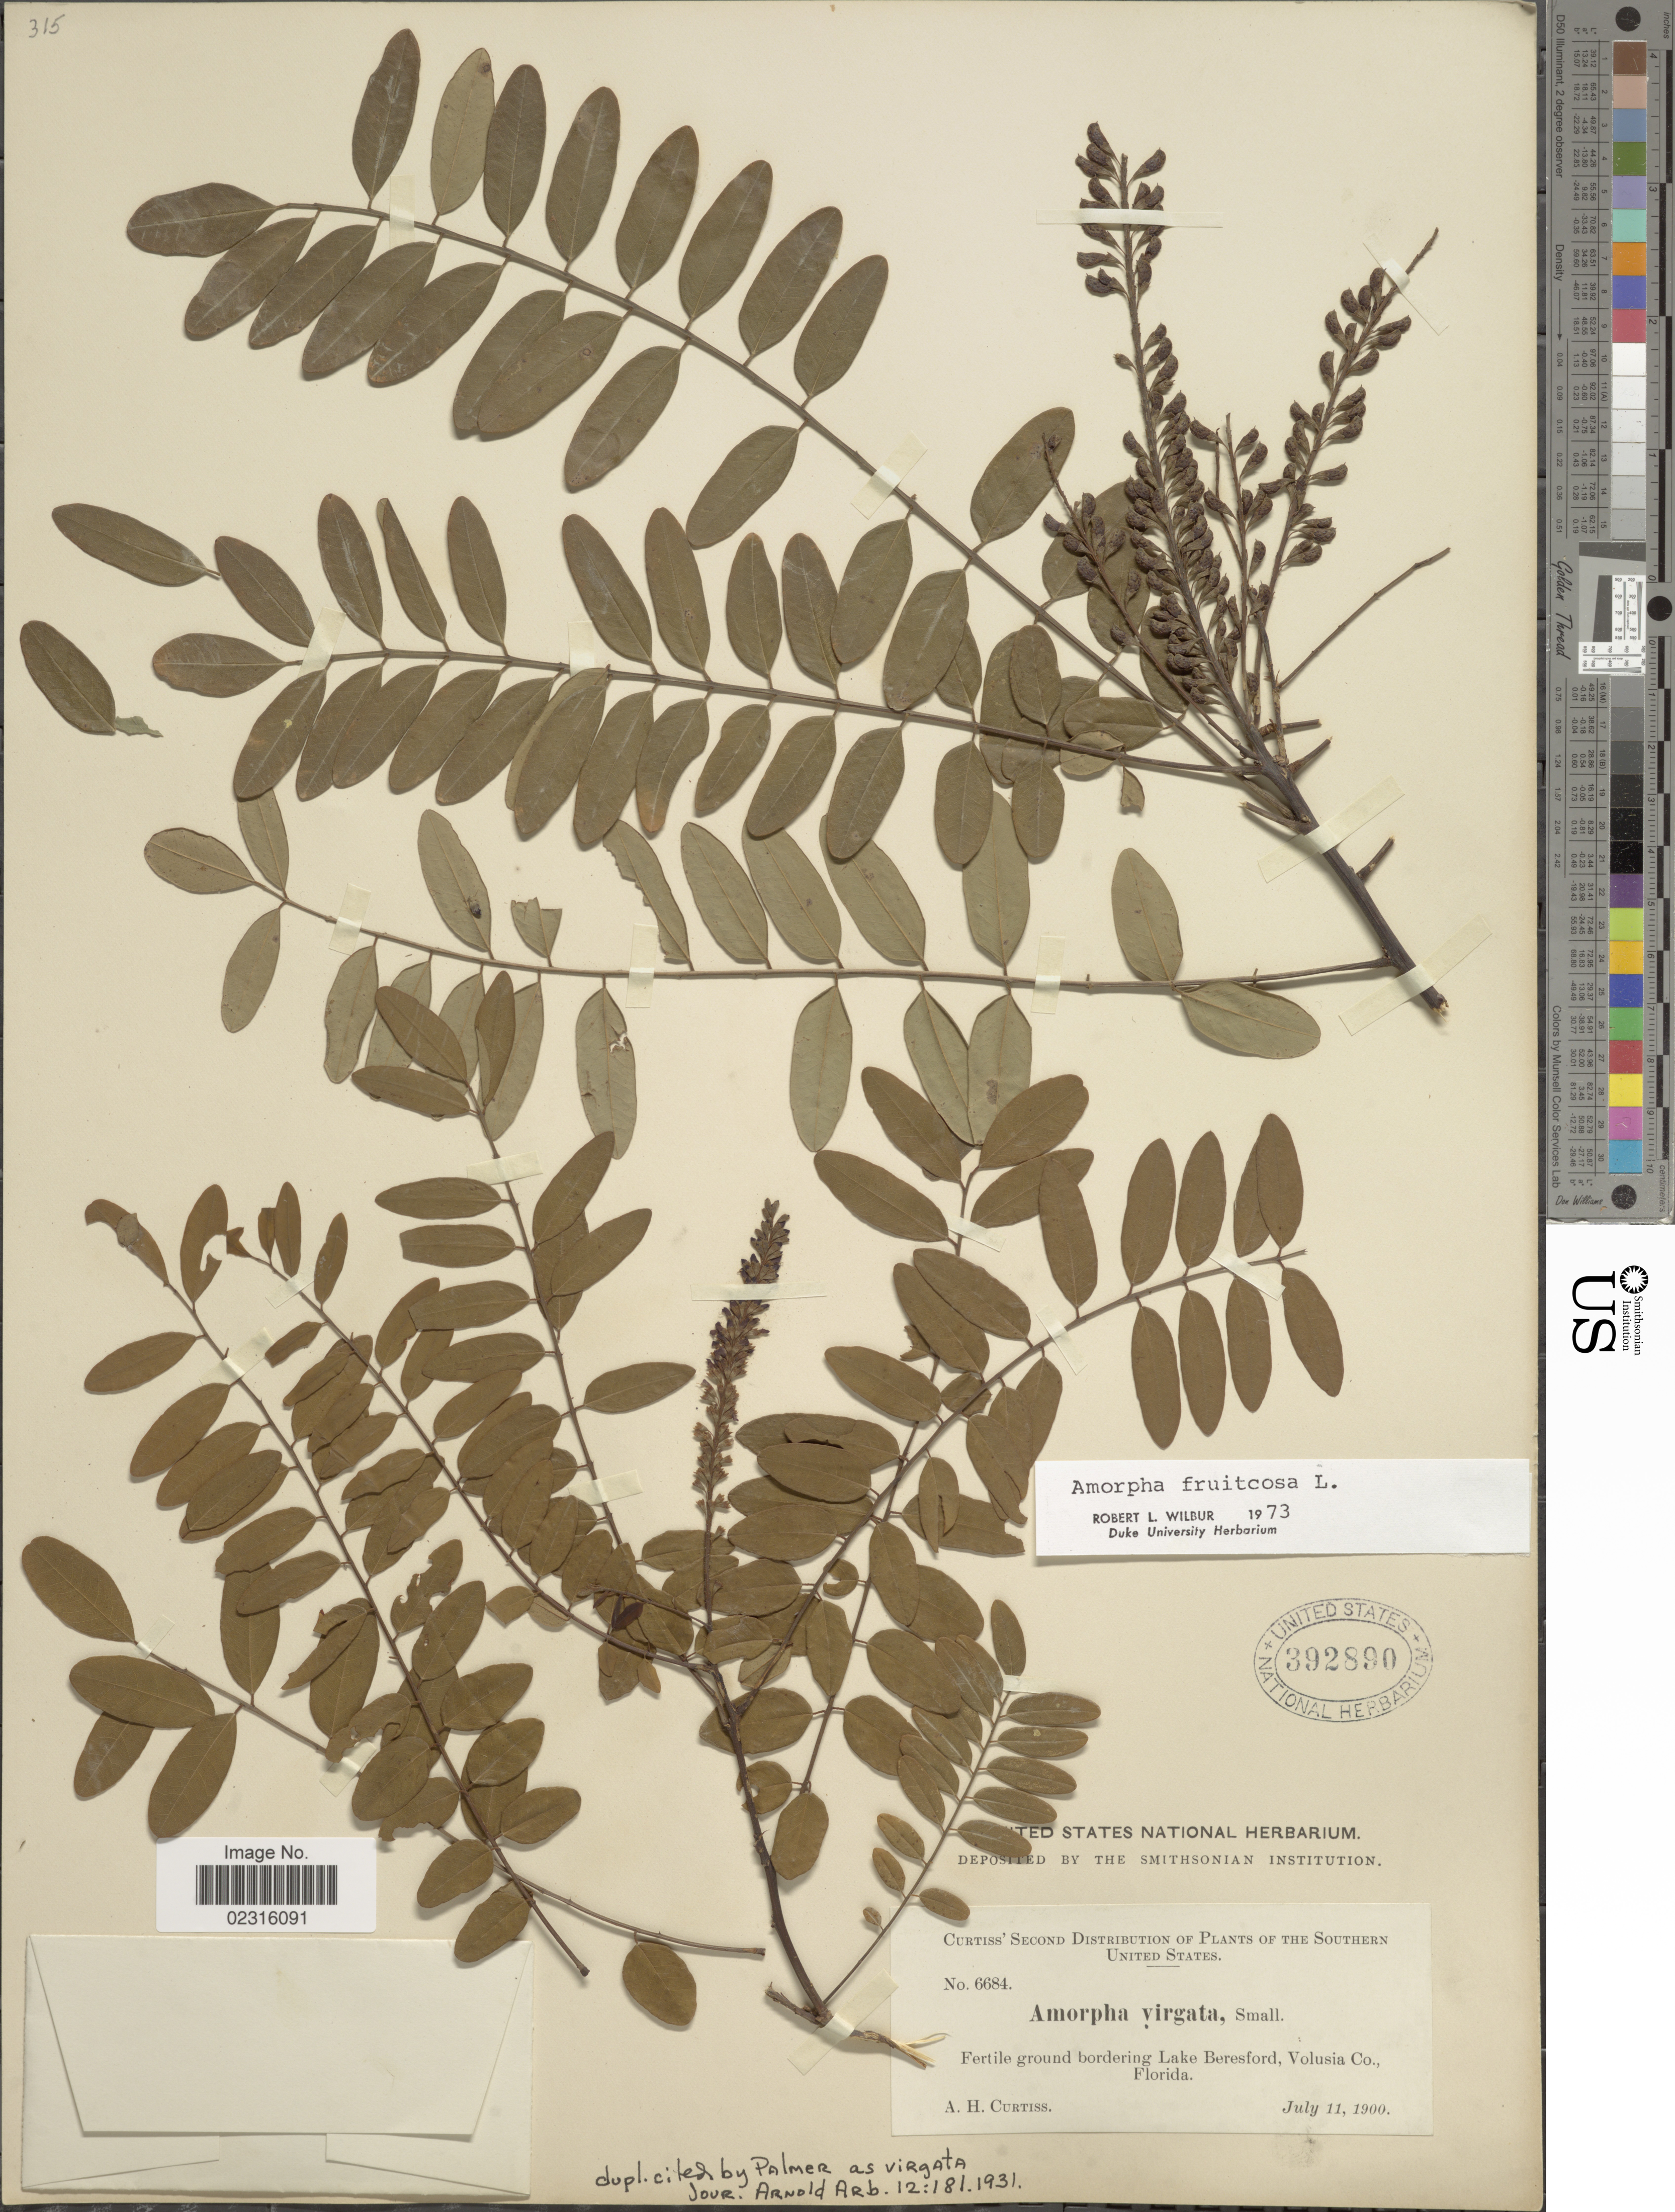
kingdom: Plantae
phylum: Tracheophyta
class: Magnoliopsida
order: Fabales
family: Fabaceae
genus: Amorpha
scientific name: Amorpha fruticosa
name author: L.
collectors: A. H. Curtiss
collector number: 6684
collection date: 1900-07-11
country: United States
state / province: Florida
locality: Fertile ground bordering Lake Beresford, Volusia Co.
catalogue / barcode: US 392890